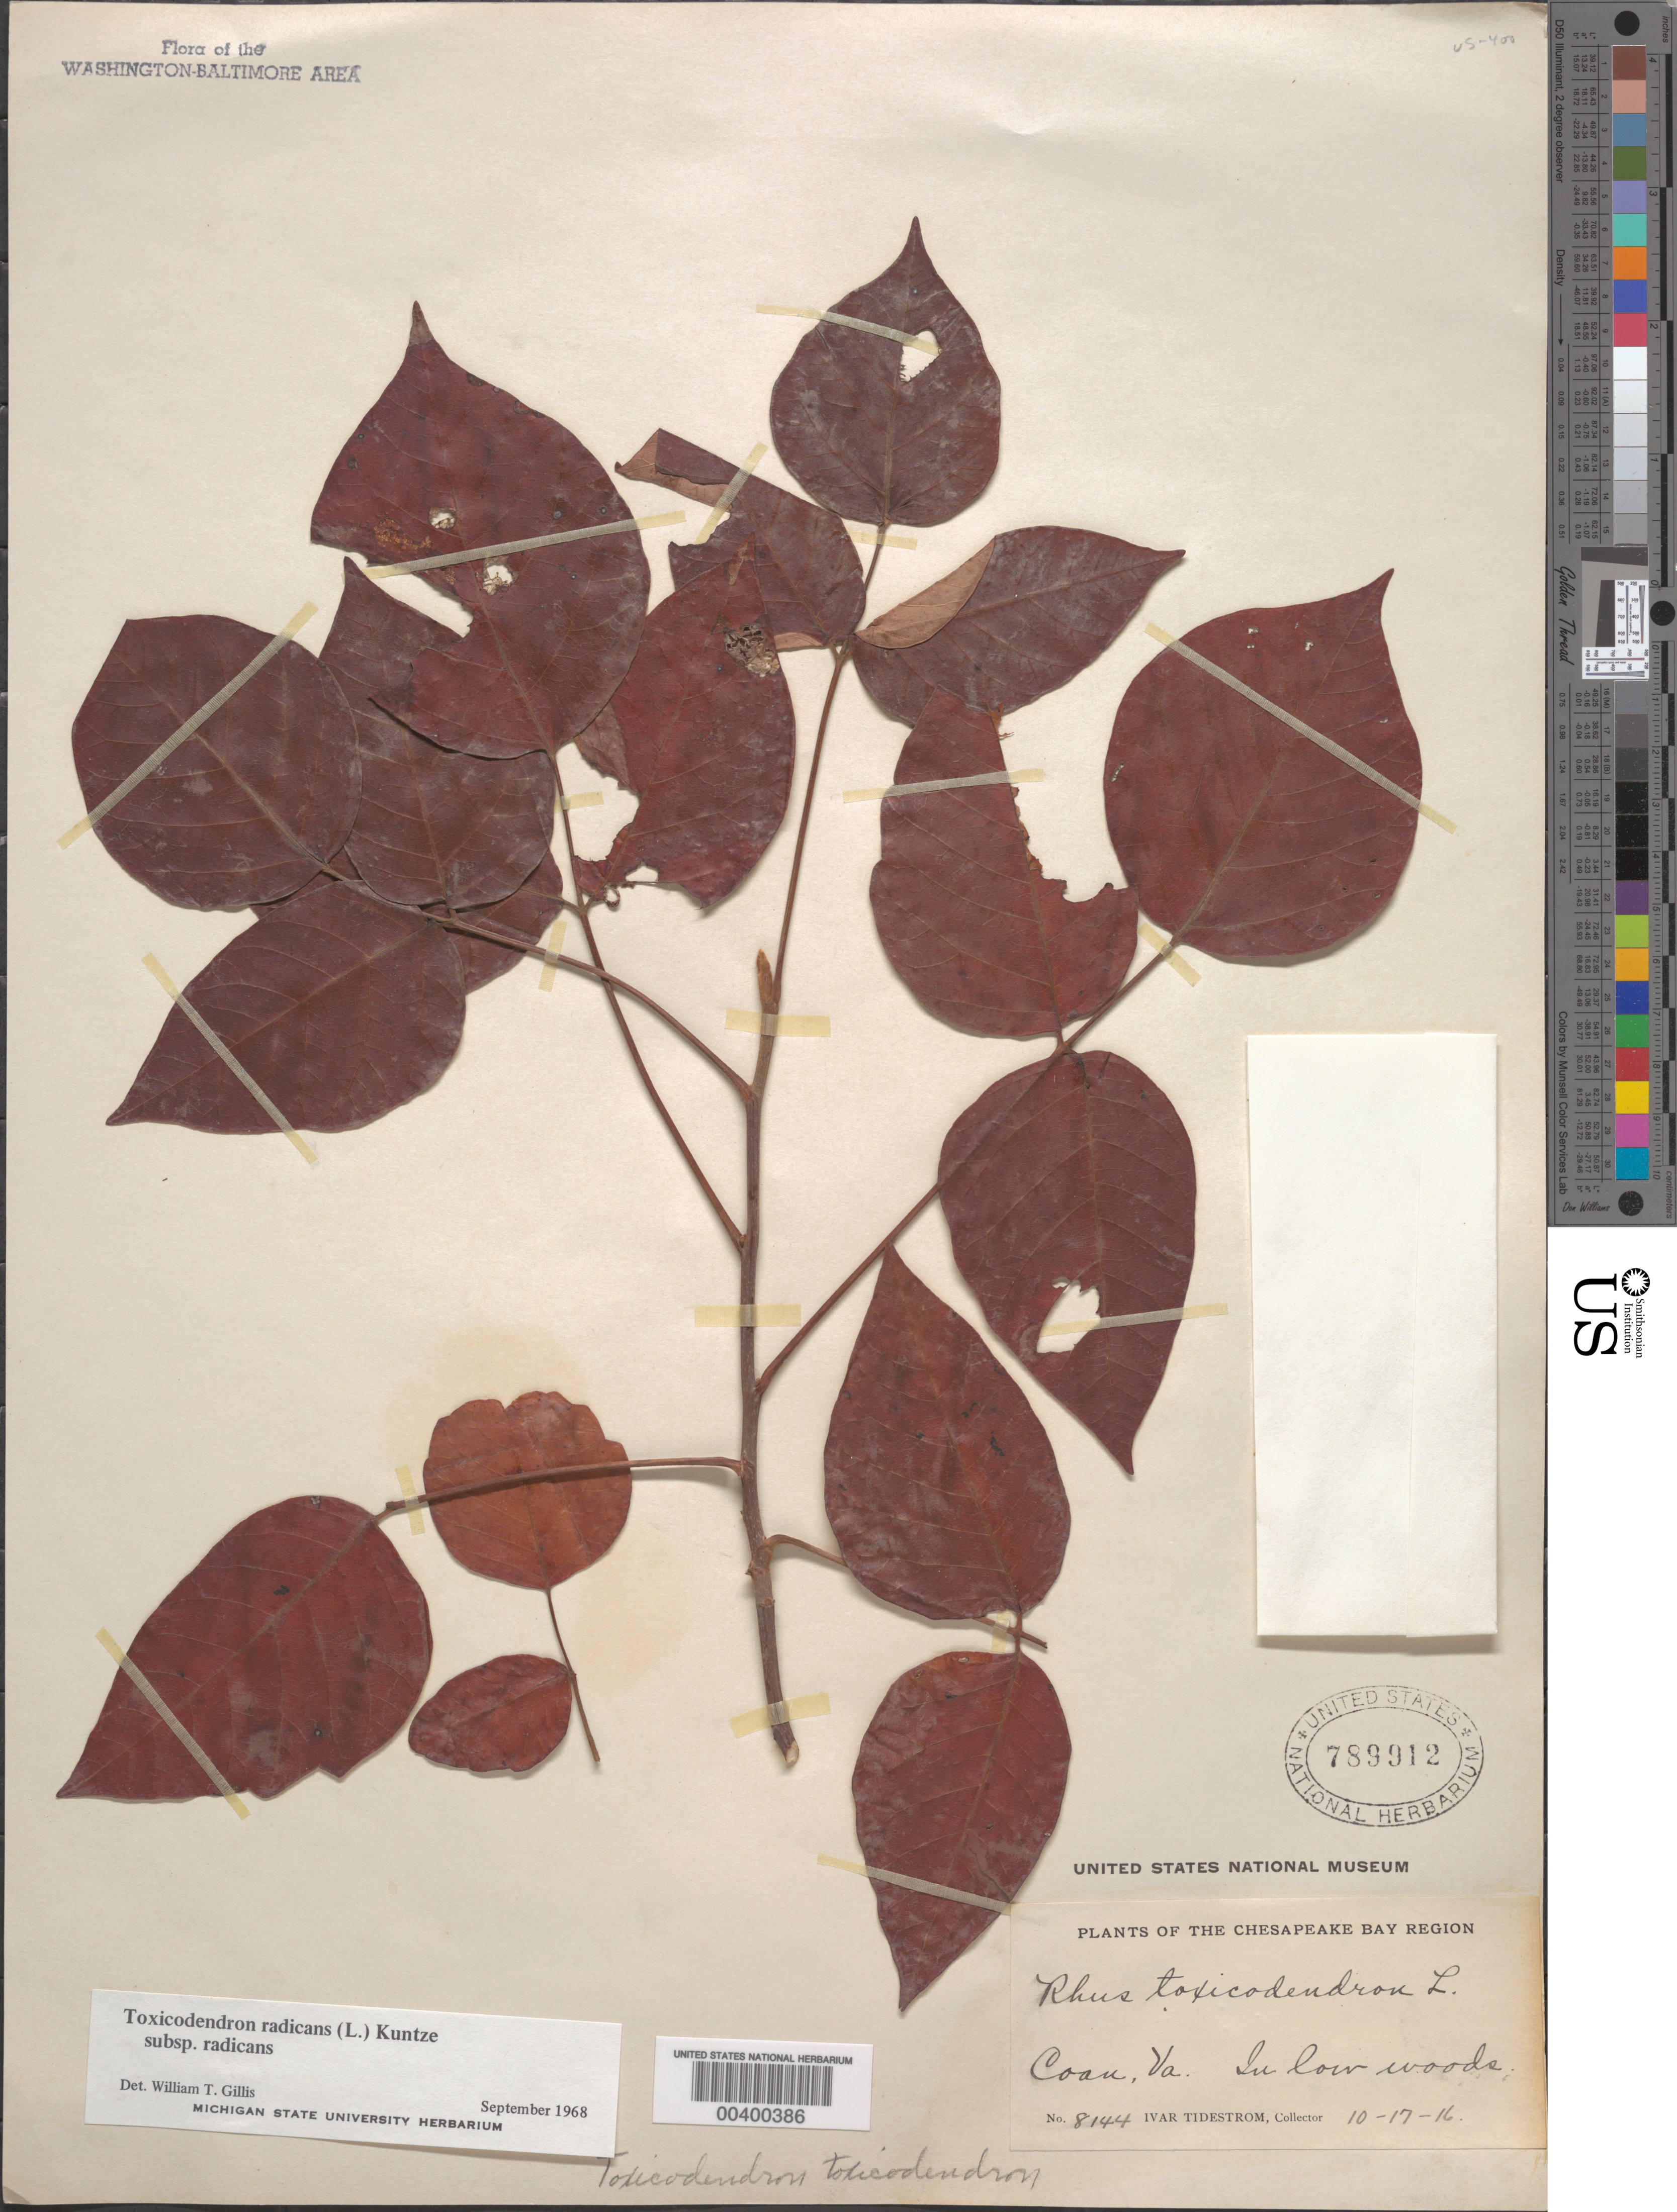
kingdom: Plantae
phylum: Tracheophyta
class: Magnoliopsida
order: Sapindales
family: Anacardiaceae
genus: Toxicodendron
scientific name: Toxicodendron radicans subsp. radicans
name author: (L.) Kuntze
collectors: I. F. Tidestrom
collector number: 8144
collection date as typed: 17 Oct 1916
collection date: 1916-10-17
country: United States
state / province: Virginia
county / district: Northumberland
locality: Coan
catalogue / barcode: US 789912